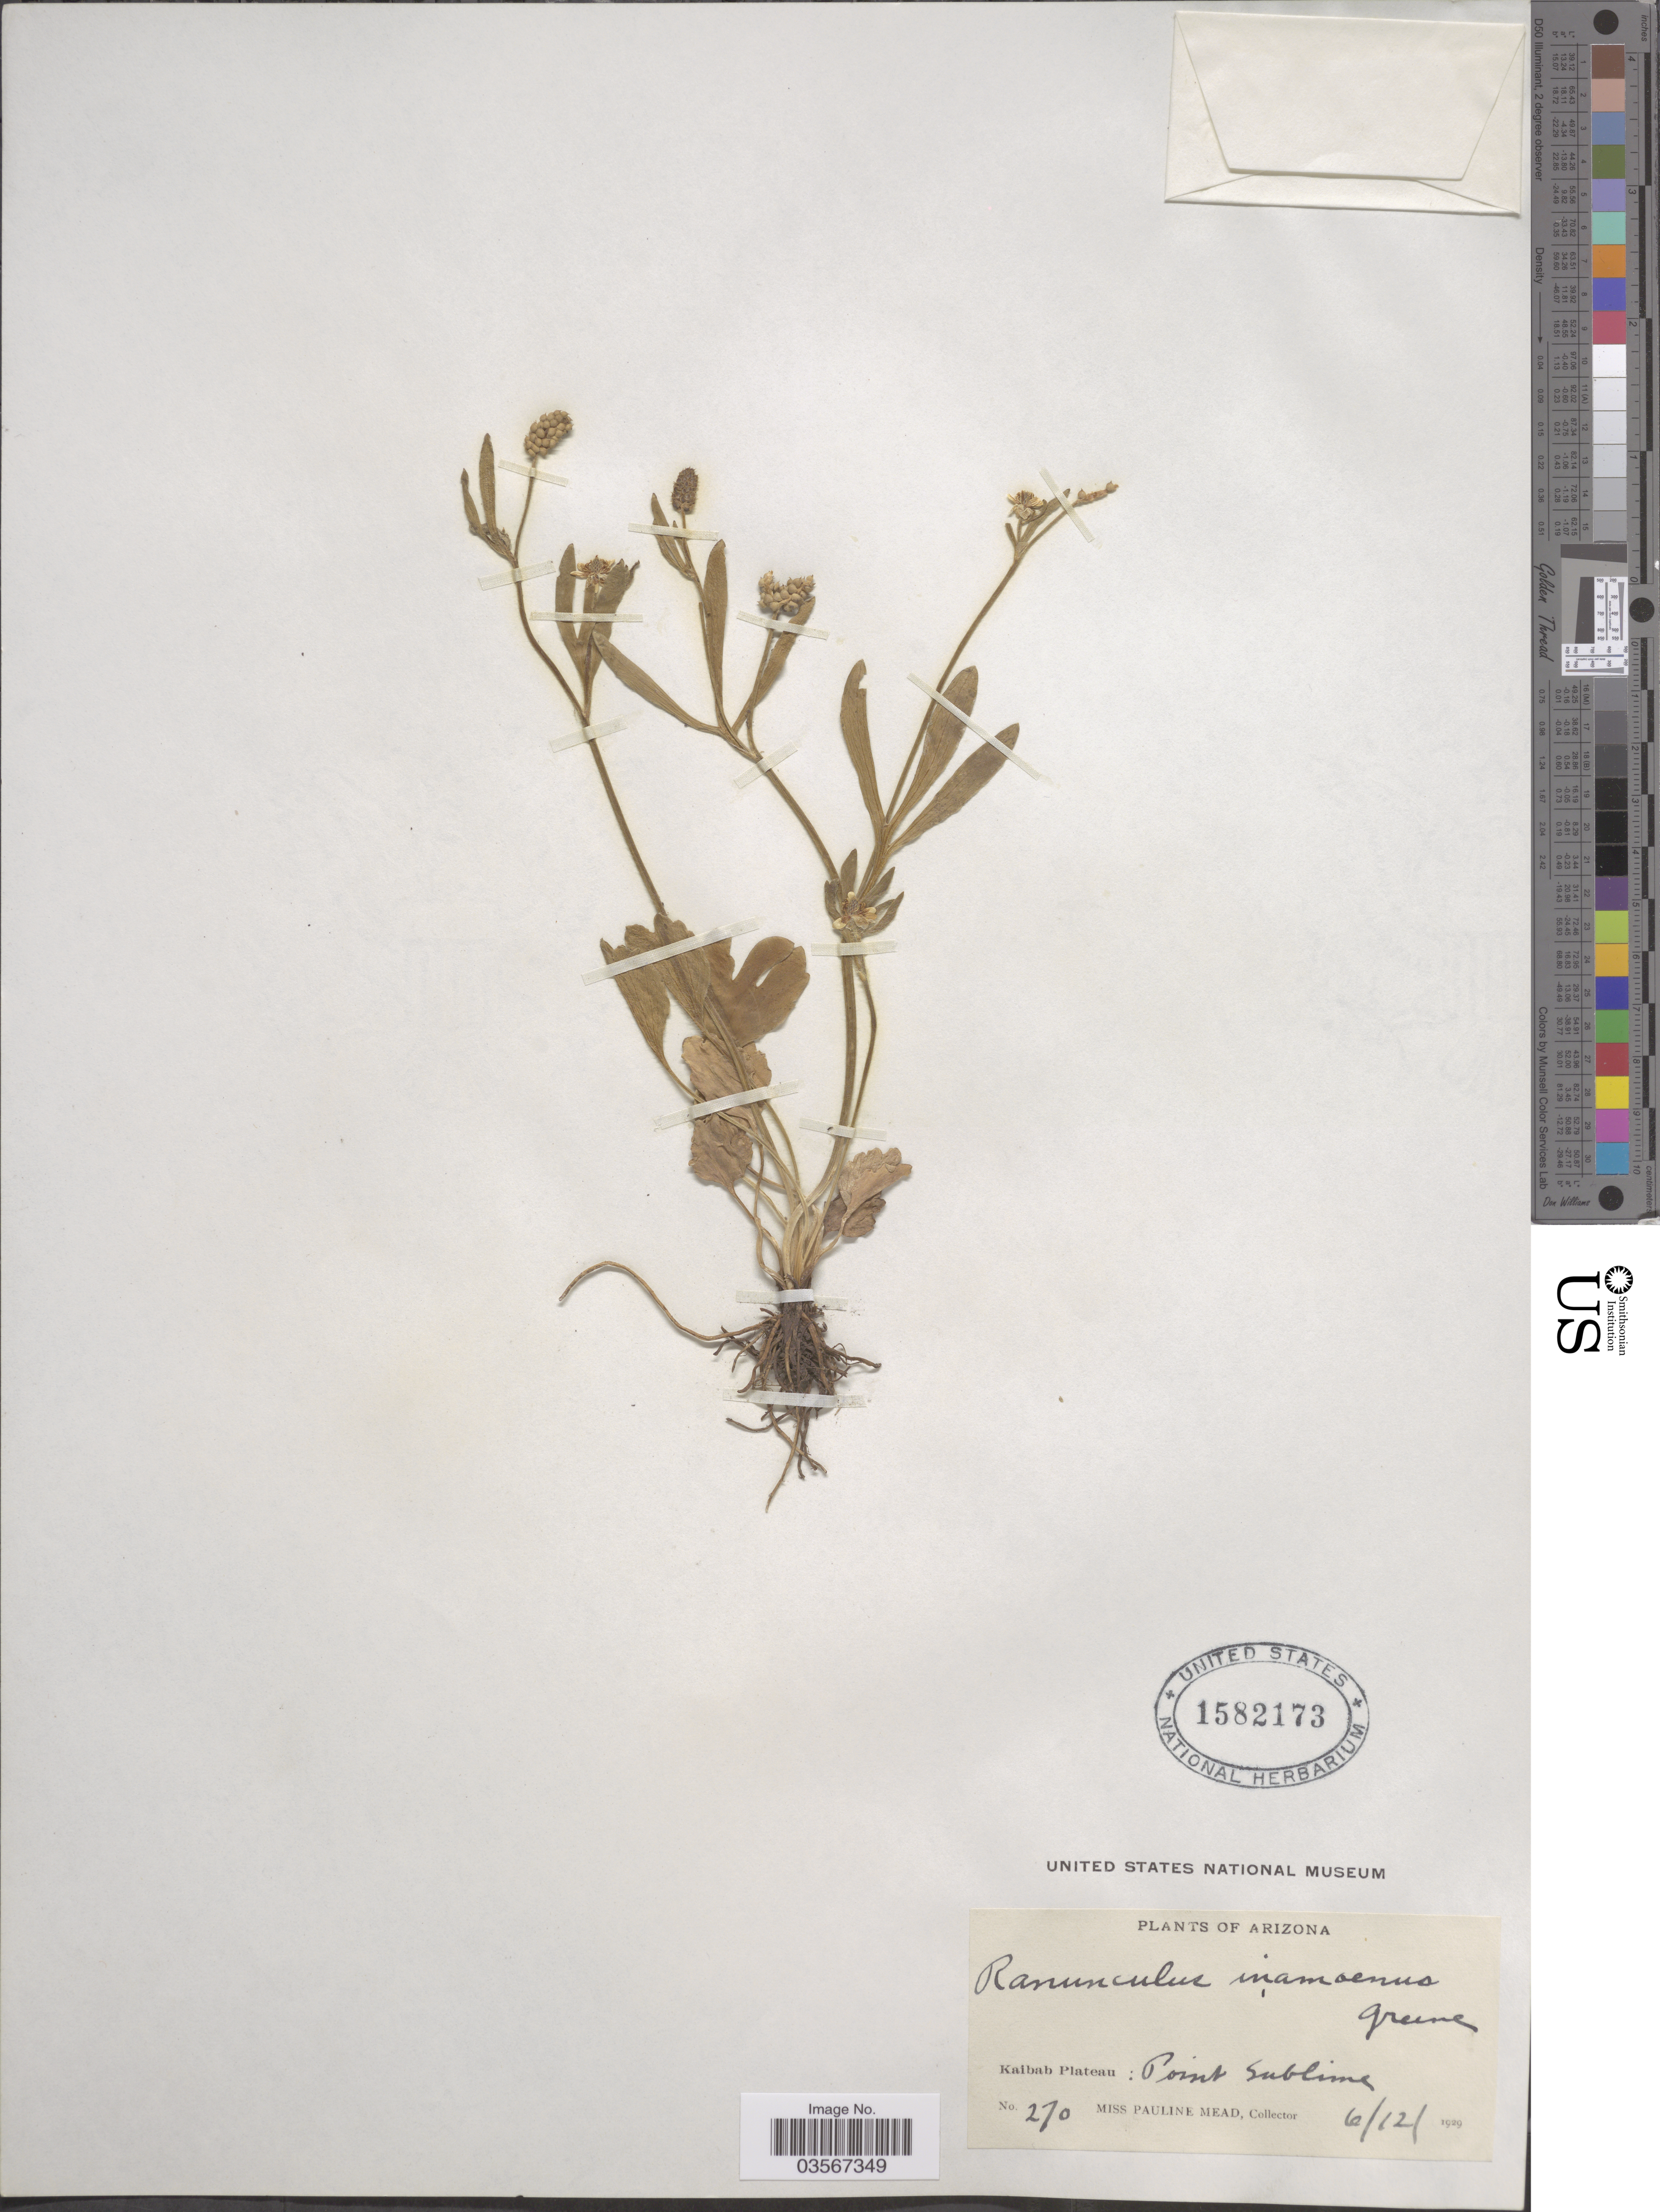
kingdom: Plantae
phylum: Tracheophyta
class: Magnoliopsida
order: Ranunculales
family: Ranunculaceae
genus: Ranunculus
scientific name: Ranunculus inamoenus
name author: Greene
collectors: P. Mead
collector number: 270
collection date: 1929-06-12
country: United States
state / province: Arizona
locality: Kaibab Plateau: Point Sublime.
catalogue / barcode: US 1582173